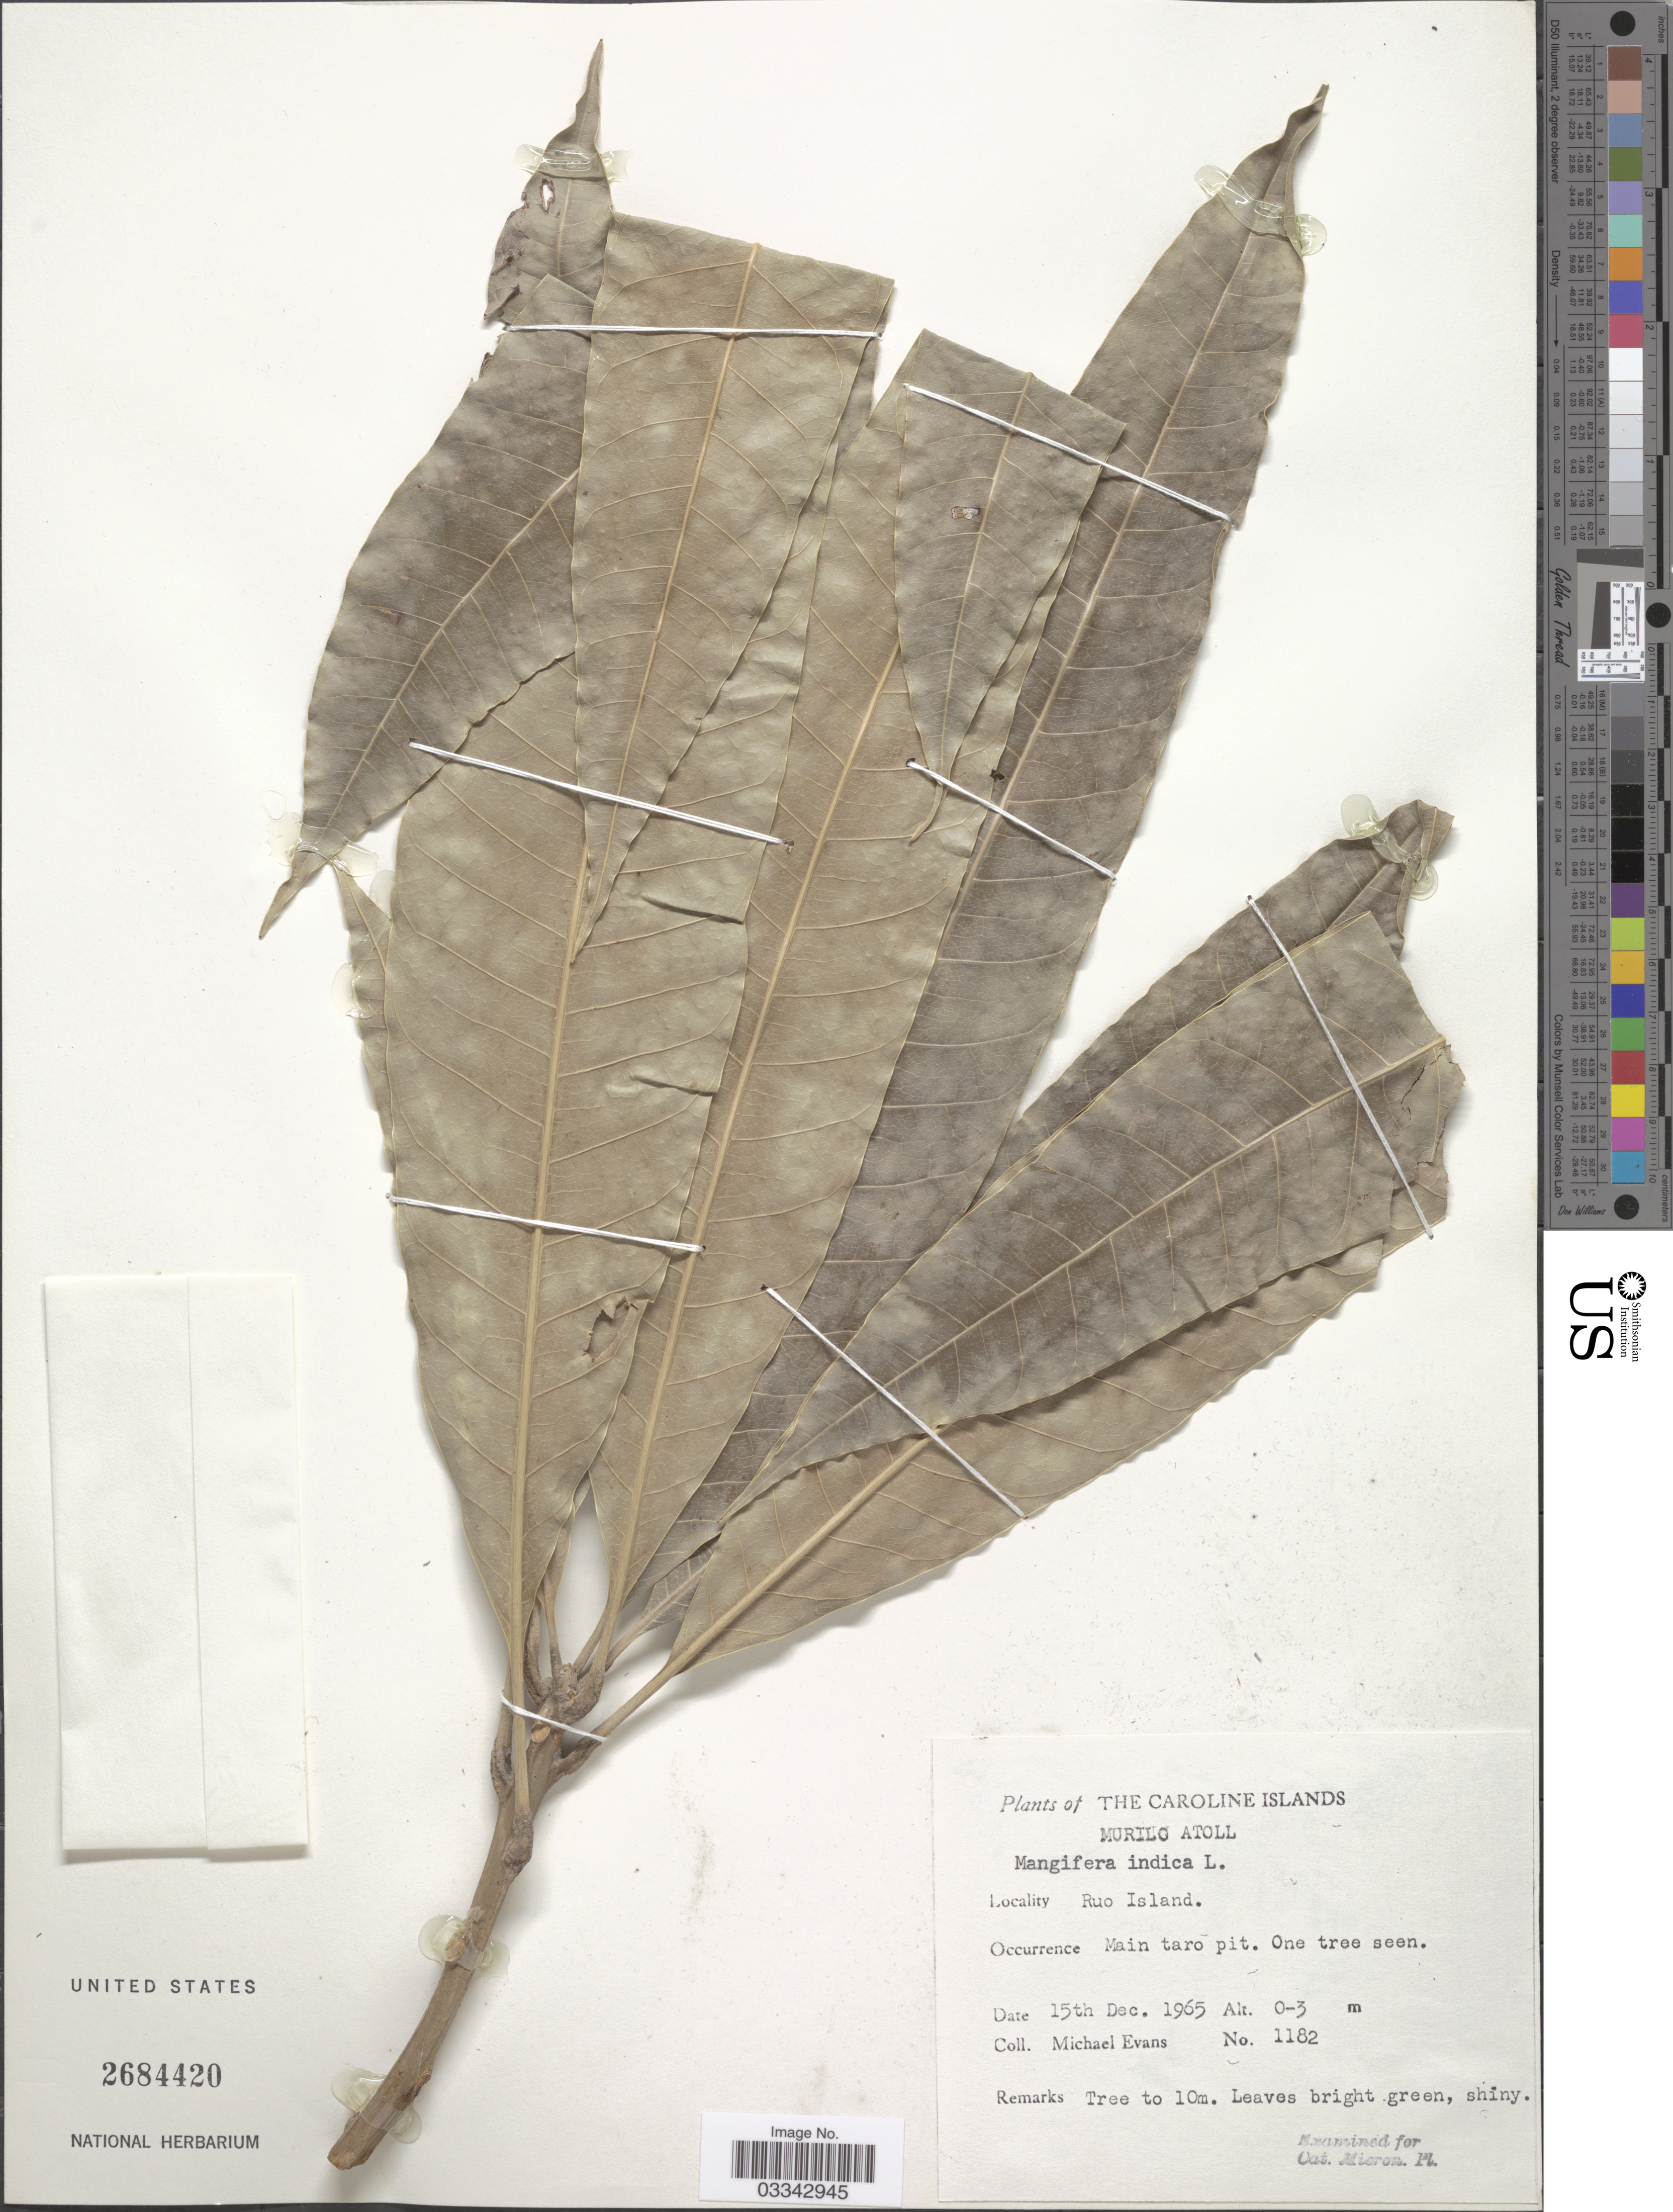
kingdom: Plantae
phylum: Tracheophyta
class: Magnoliopsida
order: Sapindales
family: Anacardiaceae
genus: Mangifera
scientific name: Mangifera indica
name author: L.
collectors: M. Evans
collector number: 1182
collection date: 1965-12-15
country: Micronesia, Federated States of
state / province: Truk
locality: The Caroline Islands. Murilo Atoll. Ruo Island.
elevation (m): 0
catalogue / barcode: US 2684420